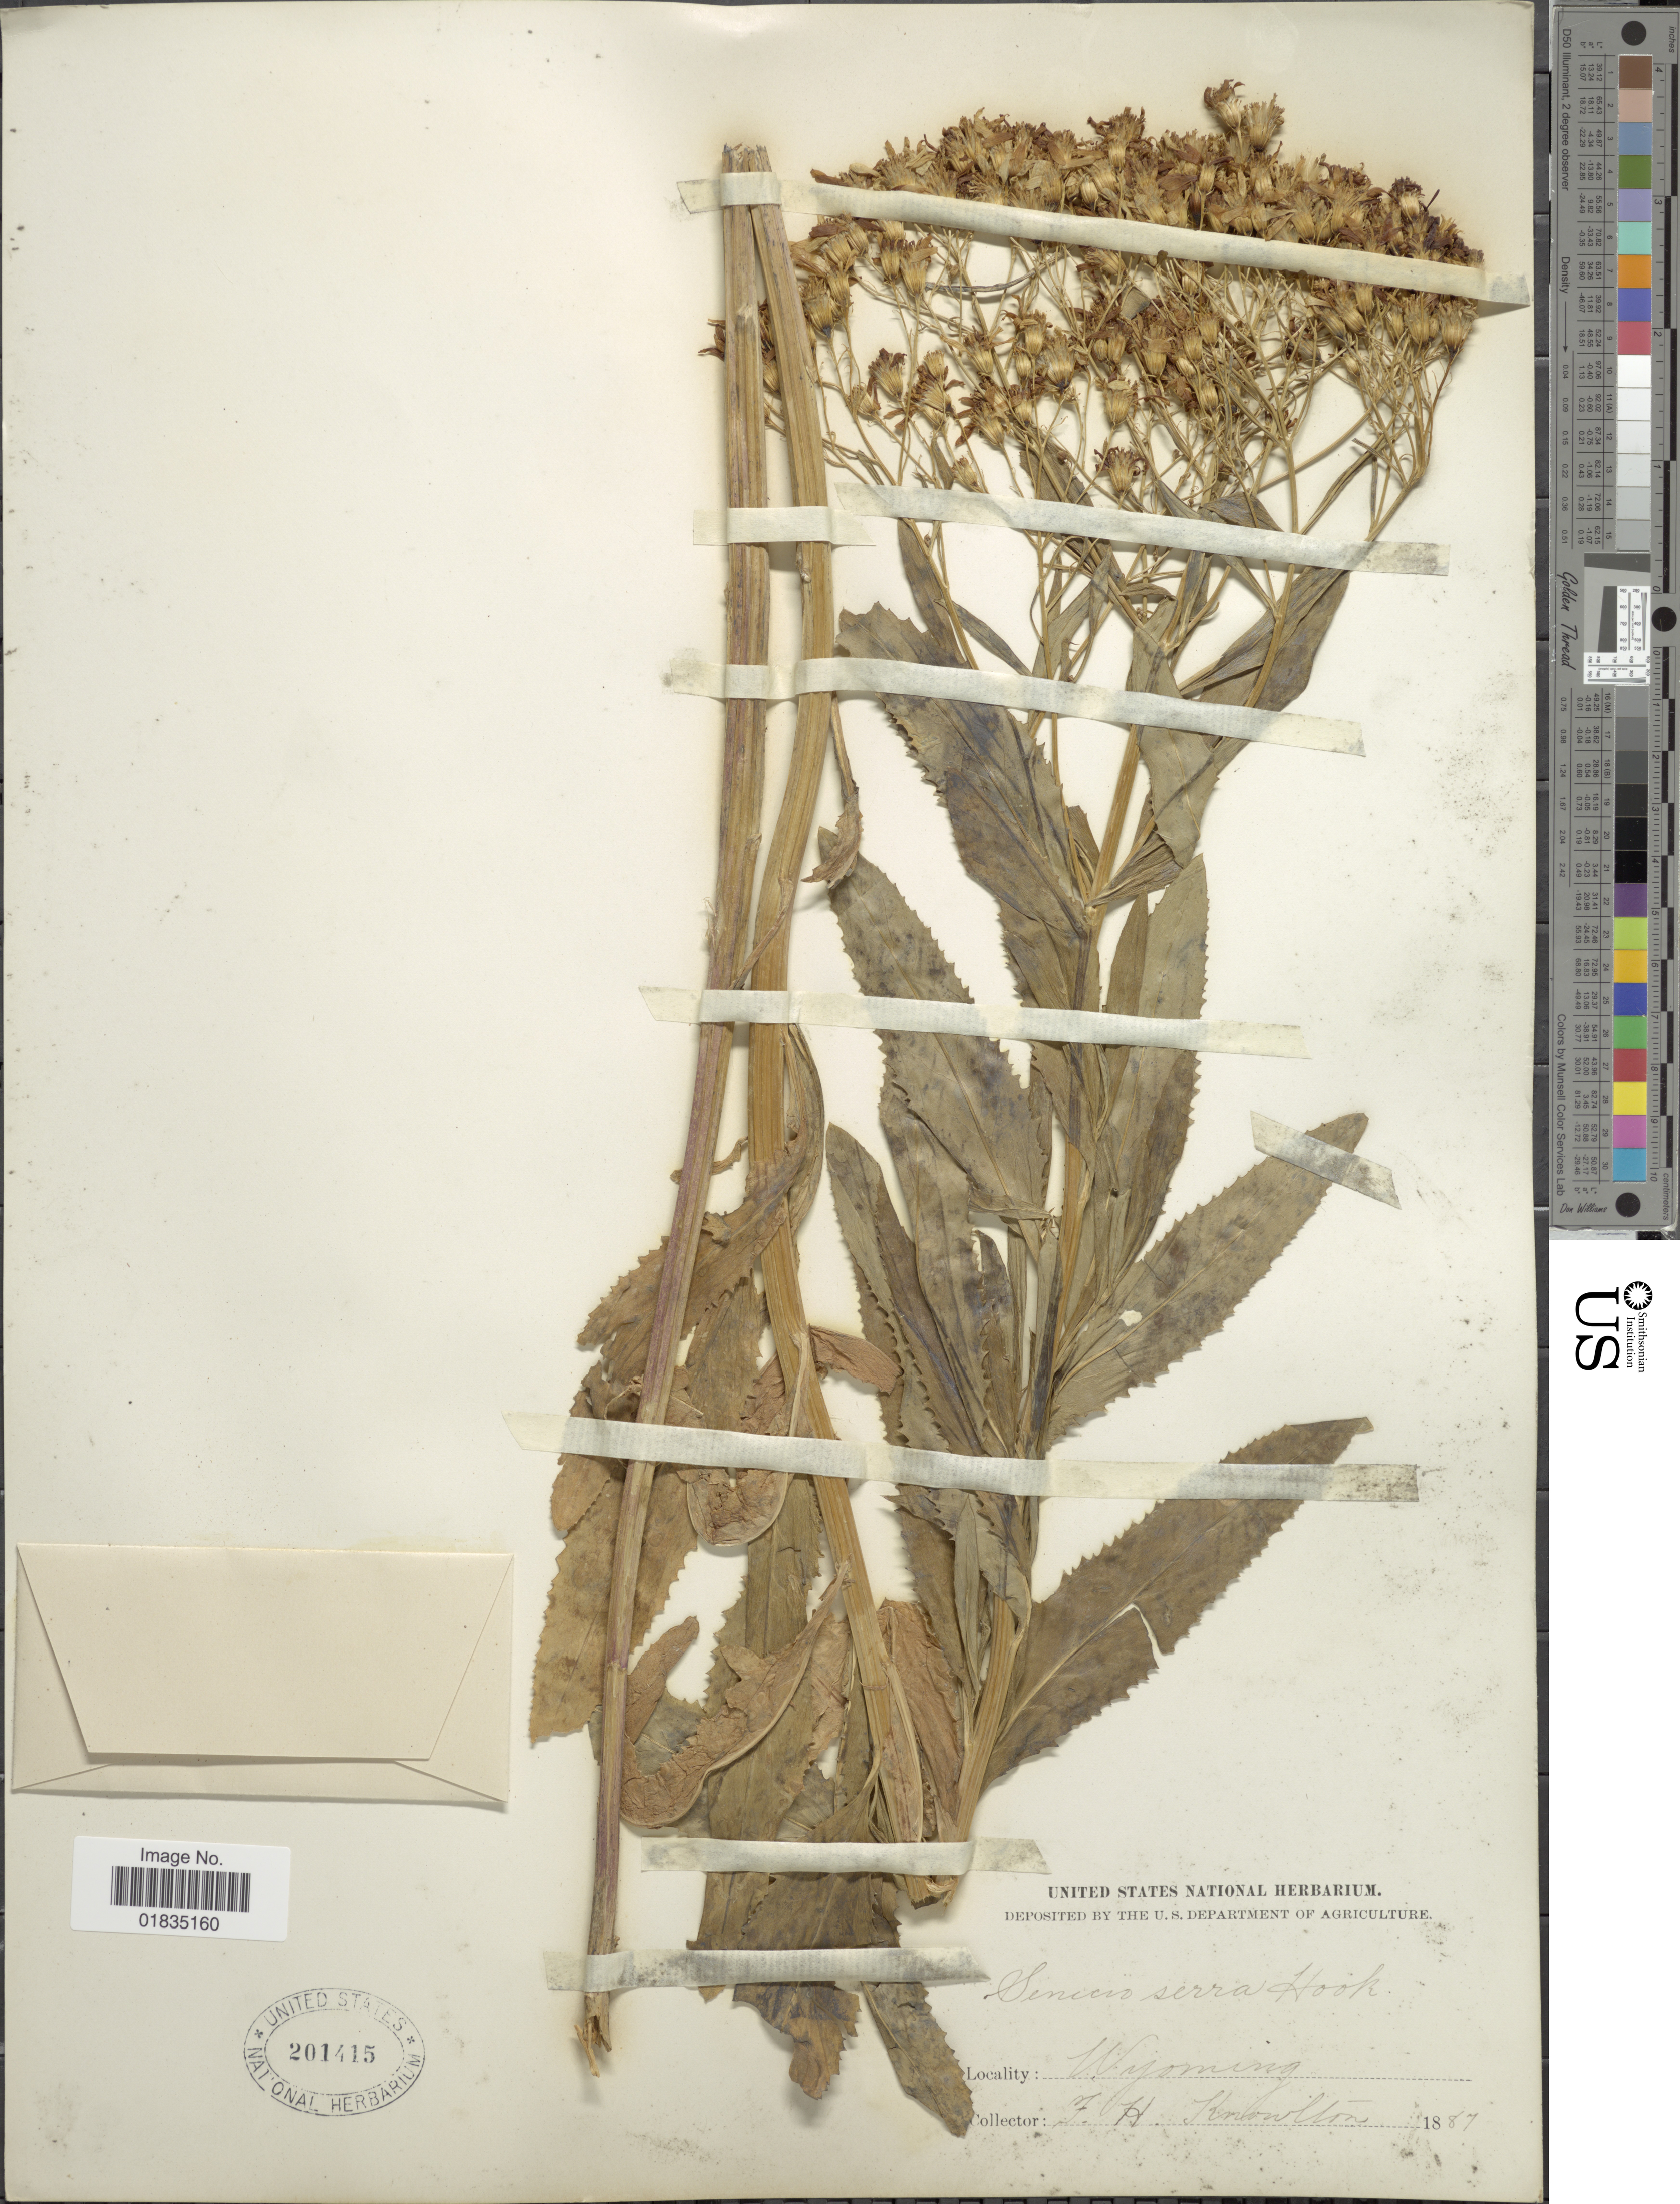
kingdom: Plantae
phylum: Tracheophyta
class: Magnoliopsida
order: Asterales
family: Asteraceae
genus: Senecio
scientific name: Senecio serra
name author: Hook.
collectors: F. H. Knowlton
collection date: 1887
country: United States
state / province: Wyoming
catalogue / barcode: US 201415